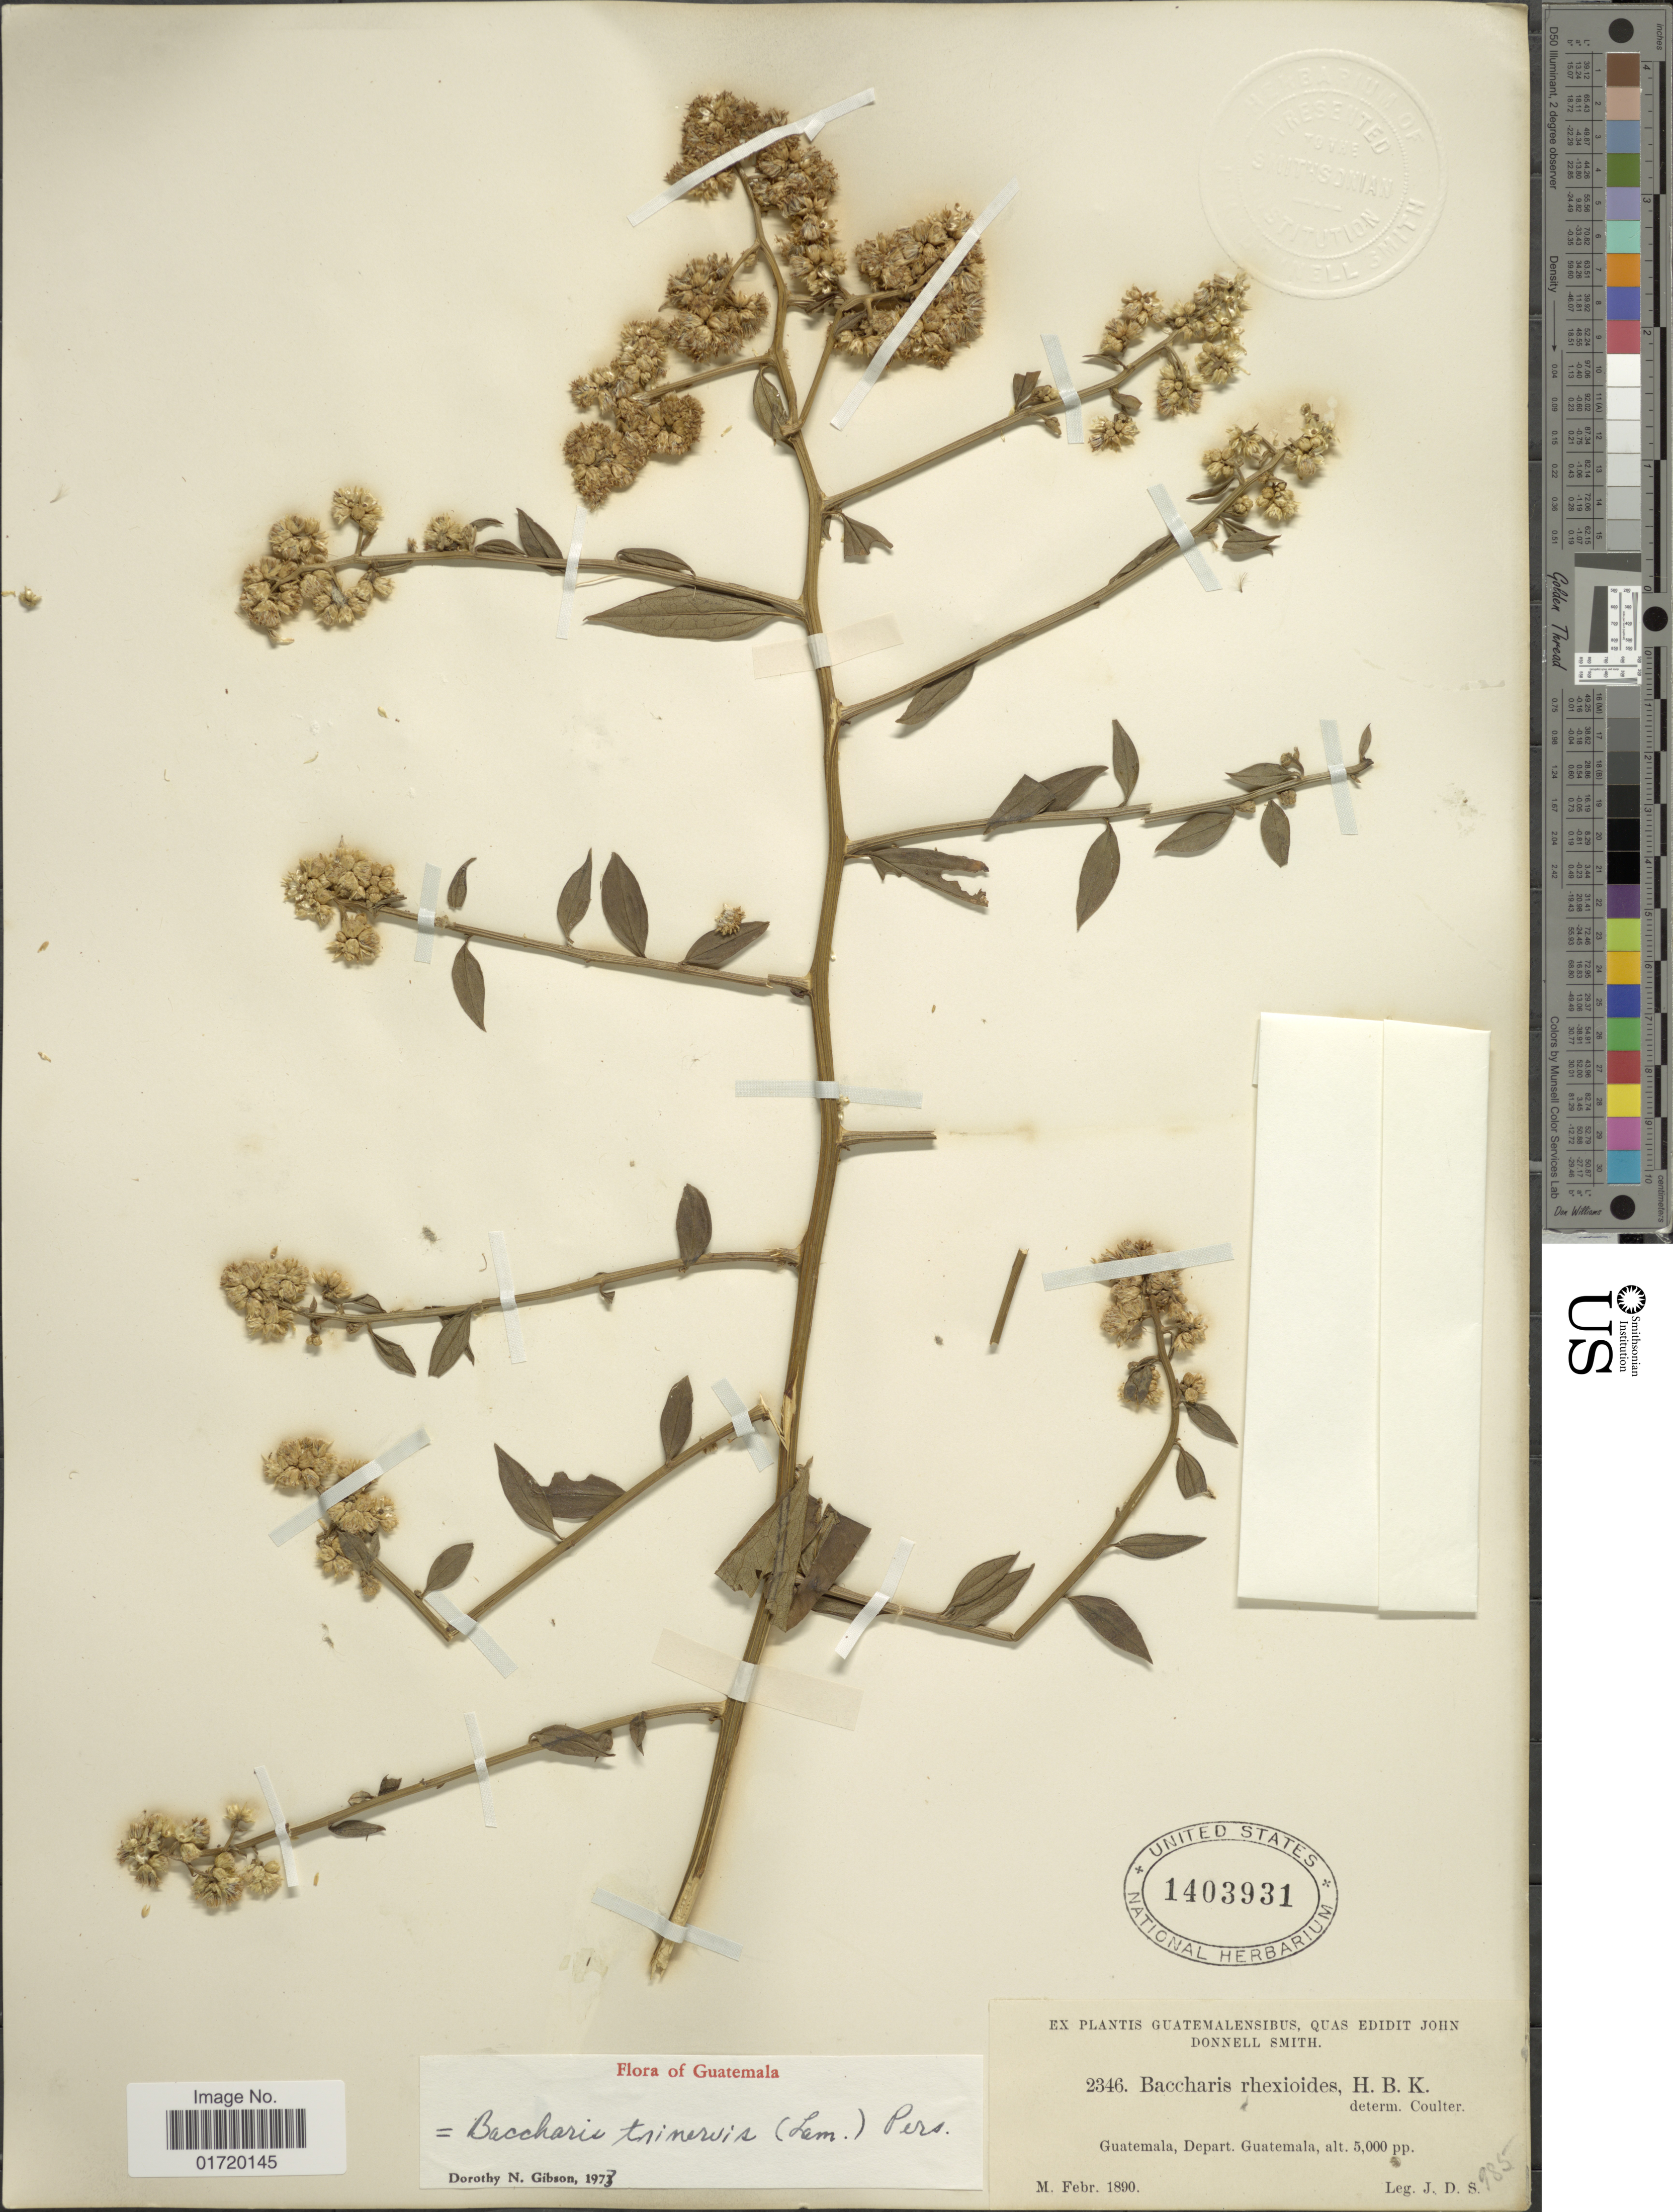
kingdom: Plantae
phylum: Tracheophyta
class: Magnoliopsida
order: Asterales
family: Asteraceae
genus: Baccharis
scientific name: Baccharis trinervis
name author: (Lam.) Pers.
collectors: J. Donnell Smith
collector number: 2346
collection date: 1890-02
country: Guatemala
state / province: Guatemala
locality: Guatemalensibus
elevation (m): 1524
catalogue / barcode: US 1403931